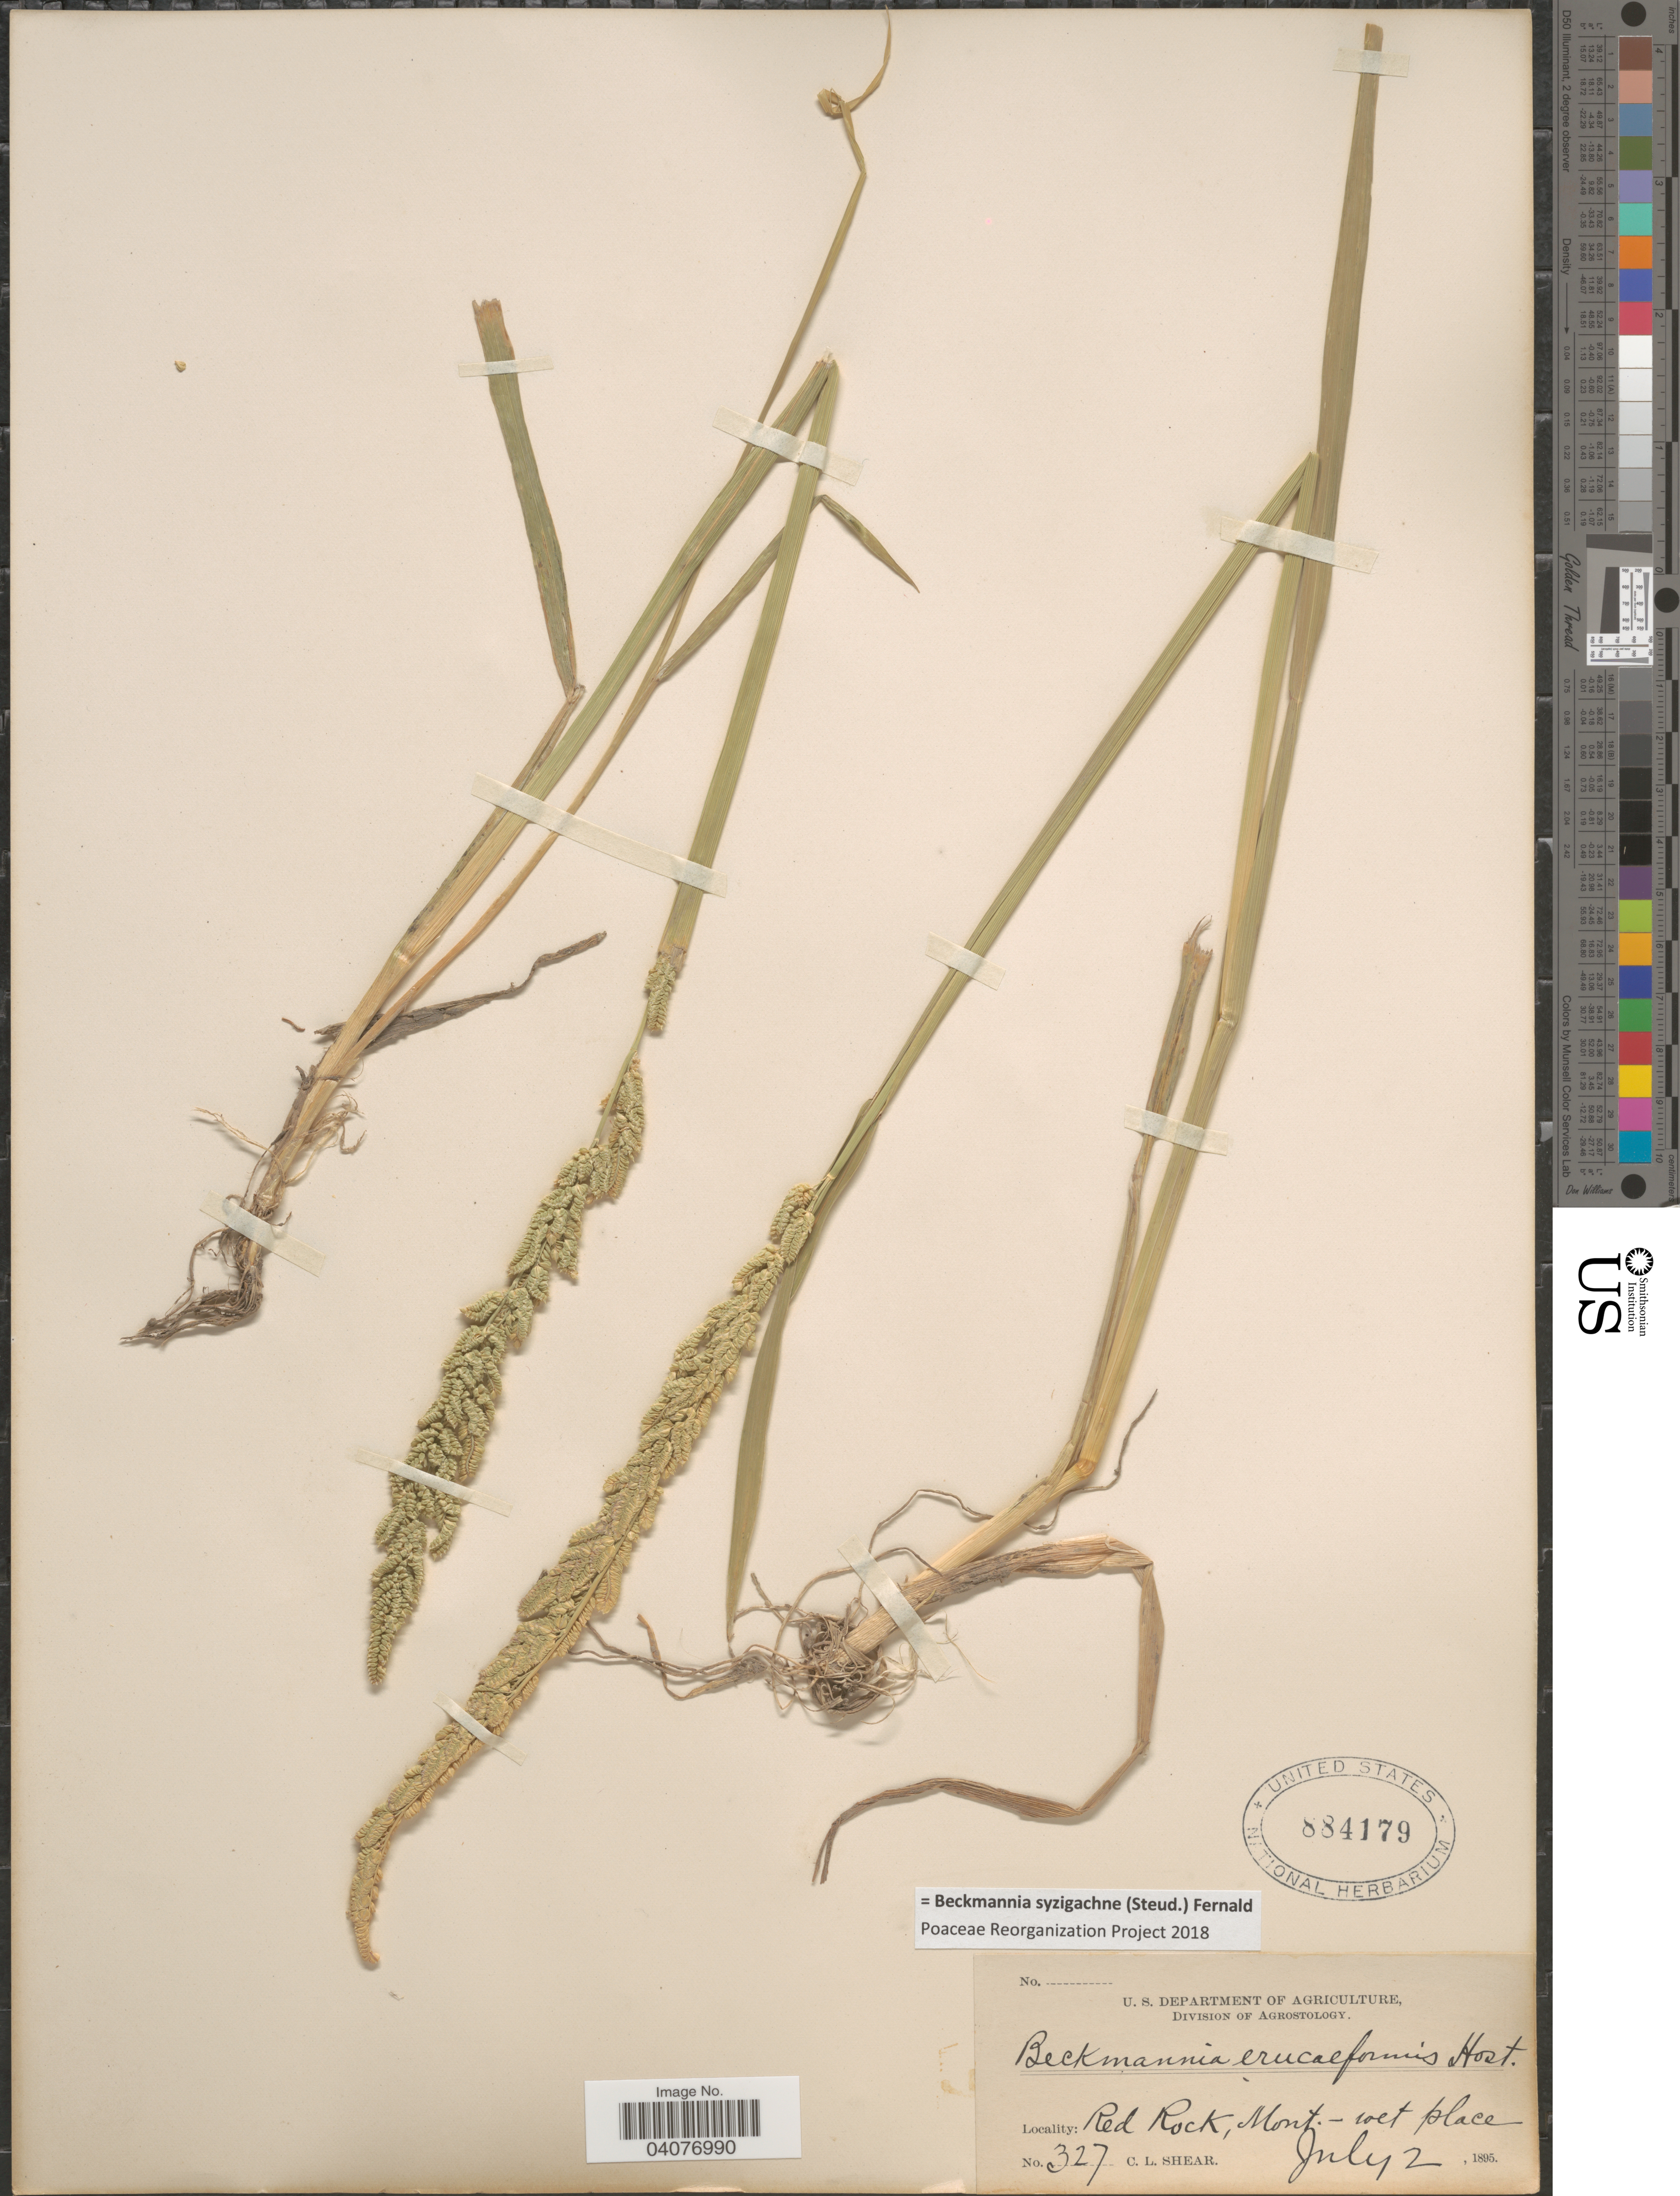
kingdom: Plantae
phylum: Tracheophyta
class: Liliopsida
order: Poales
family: Poaceae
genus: Beckmannia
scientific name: Beckmannia syzigachne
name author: (Steud.) Fernald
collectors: C. L. Shear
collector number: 327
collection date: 1895-07-02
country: United States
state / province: Montana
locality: Red Rock - wet place.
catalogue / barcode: US 884179